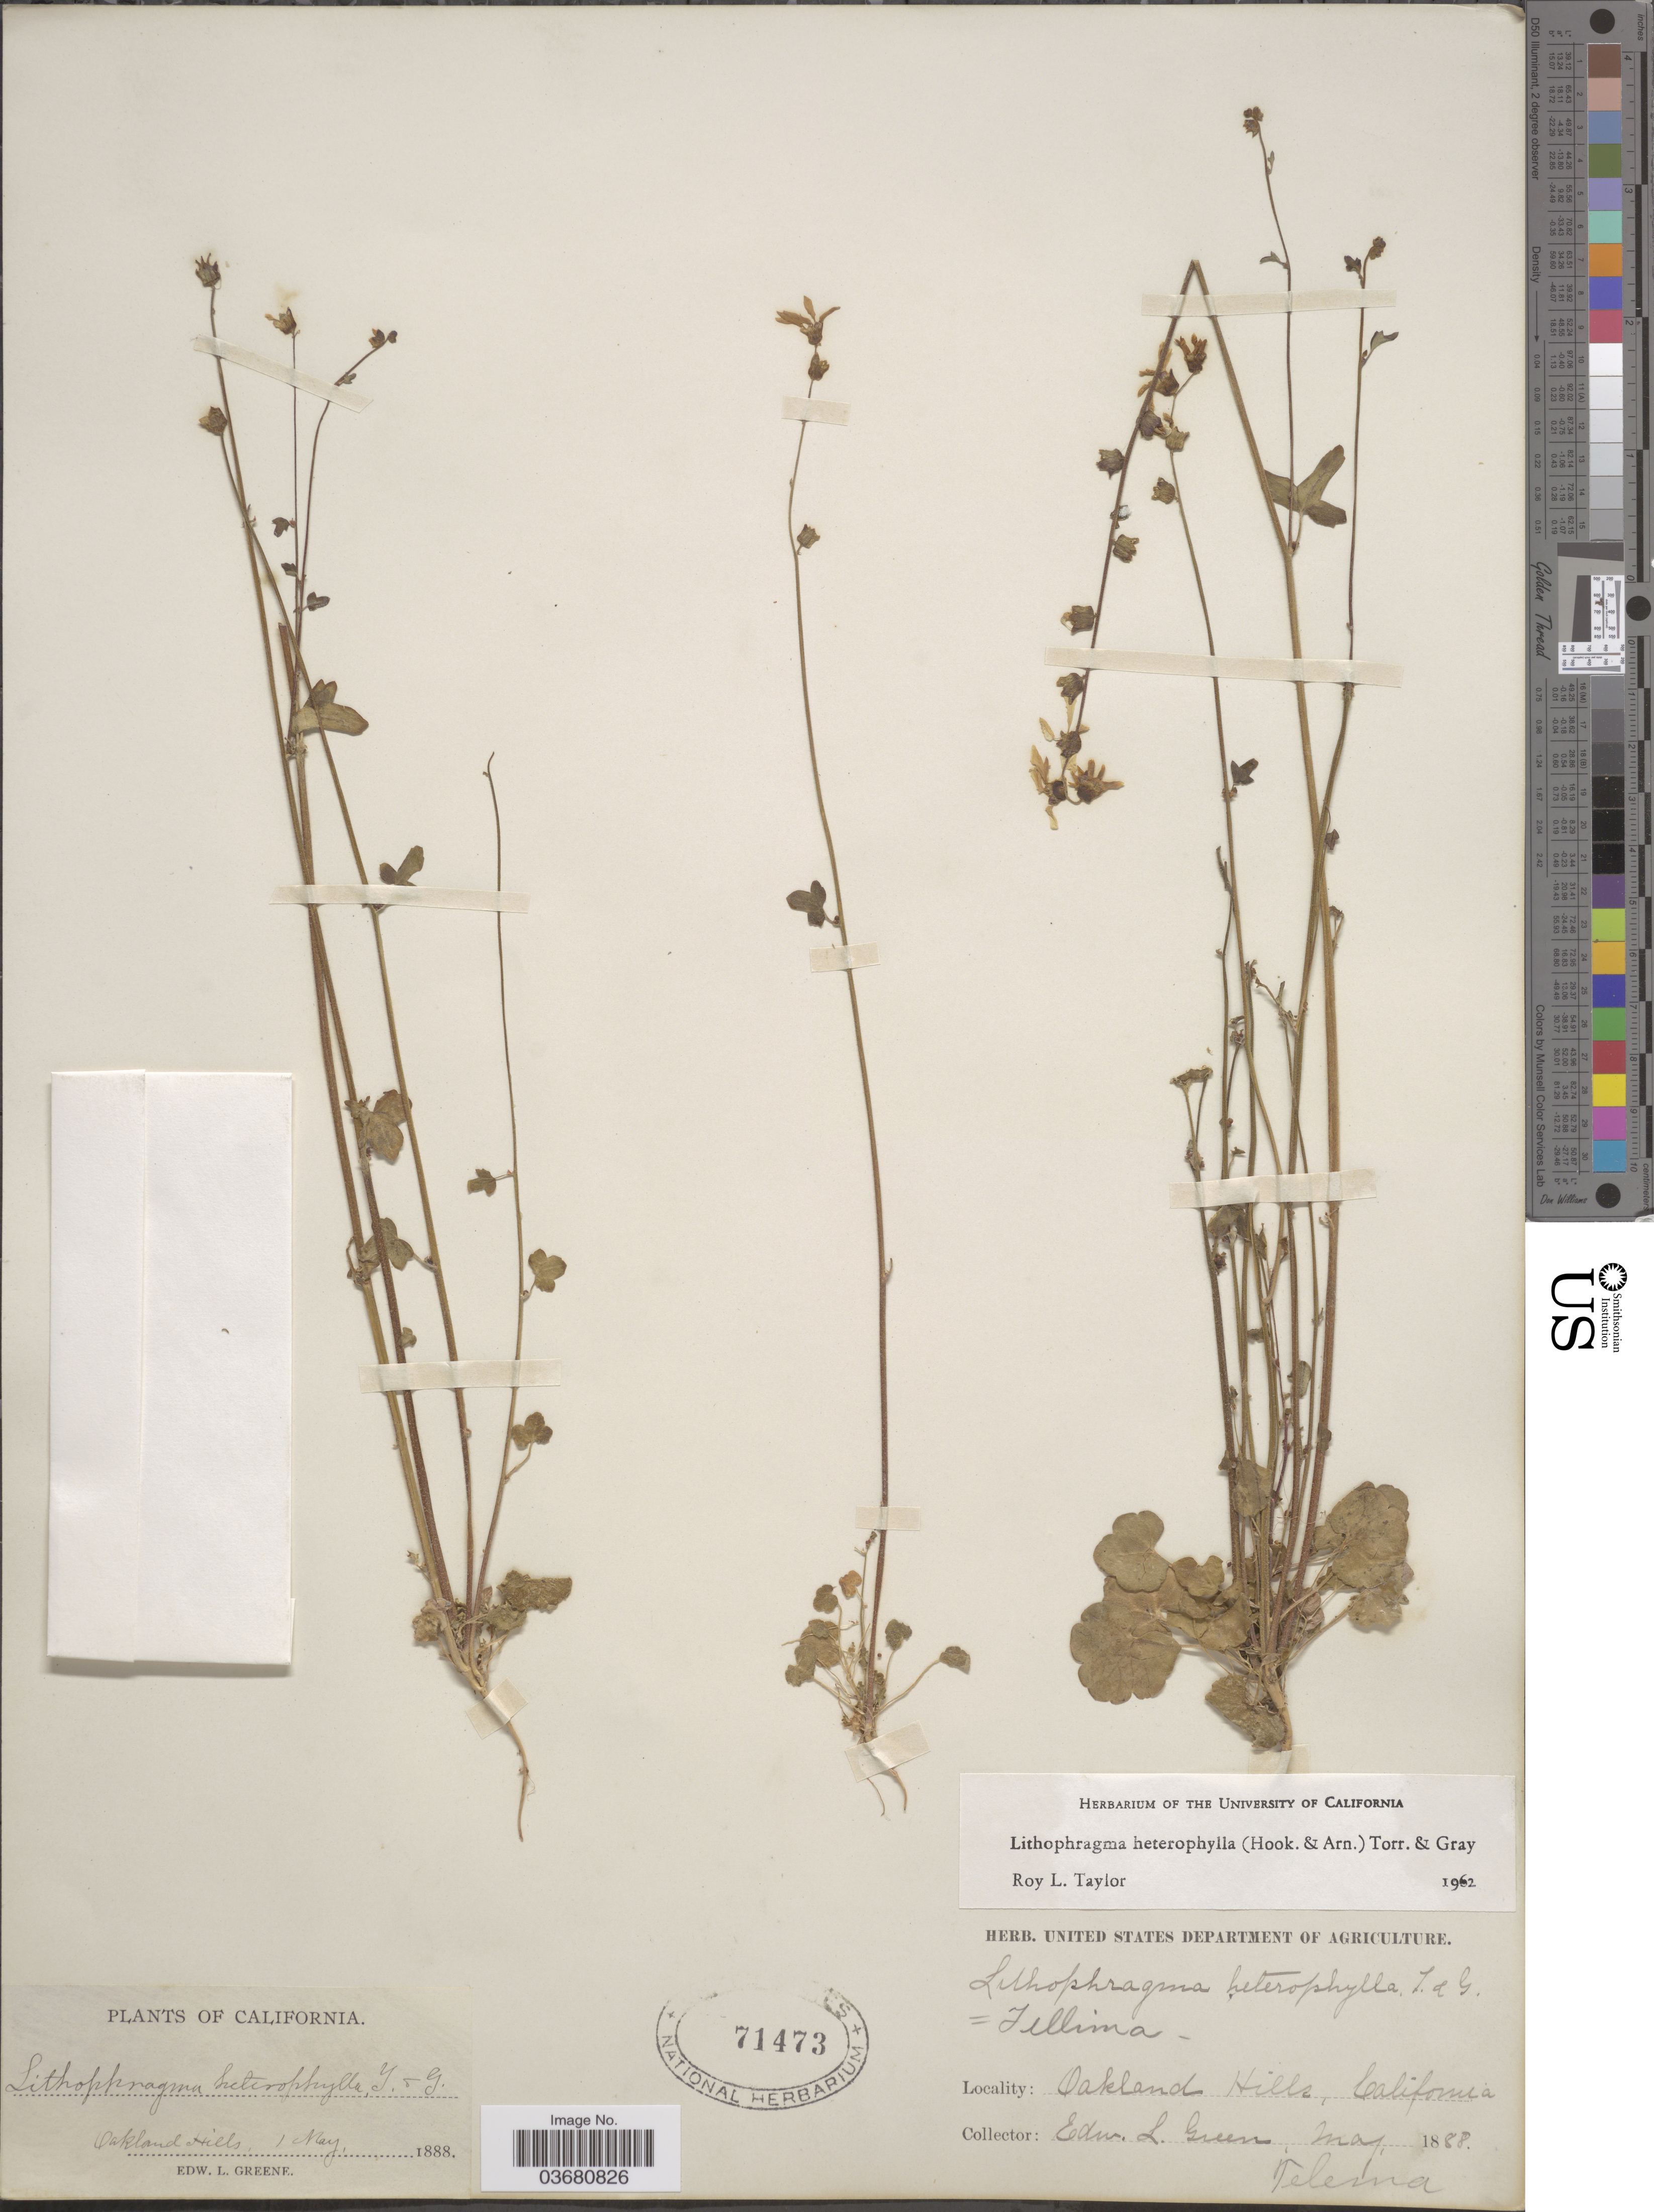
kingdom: Plantae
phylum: Tracheophyta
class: Magnoliopsida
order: Saxifragales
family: Saxifragaceae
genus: Lithophragma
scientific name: Lithophragma heterophyllum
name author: (Hook. & Arn.) Hook. & Arn.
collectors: E. L. Greene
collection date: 1888-05-01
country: United States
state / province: California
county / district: Alameda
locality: Oakland Hills.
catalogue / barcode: US 71473